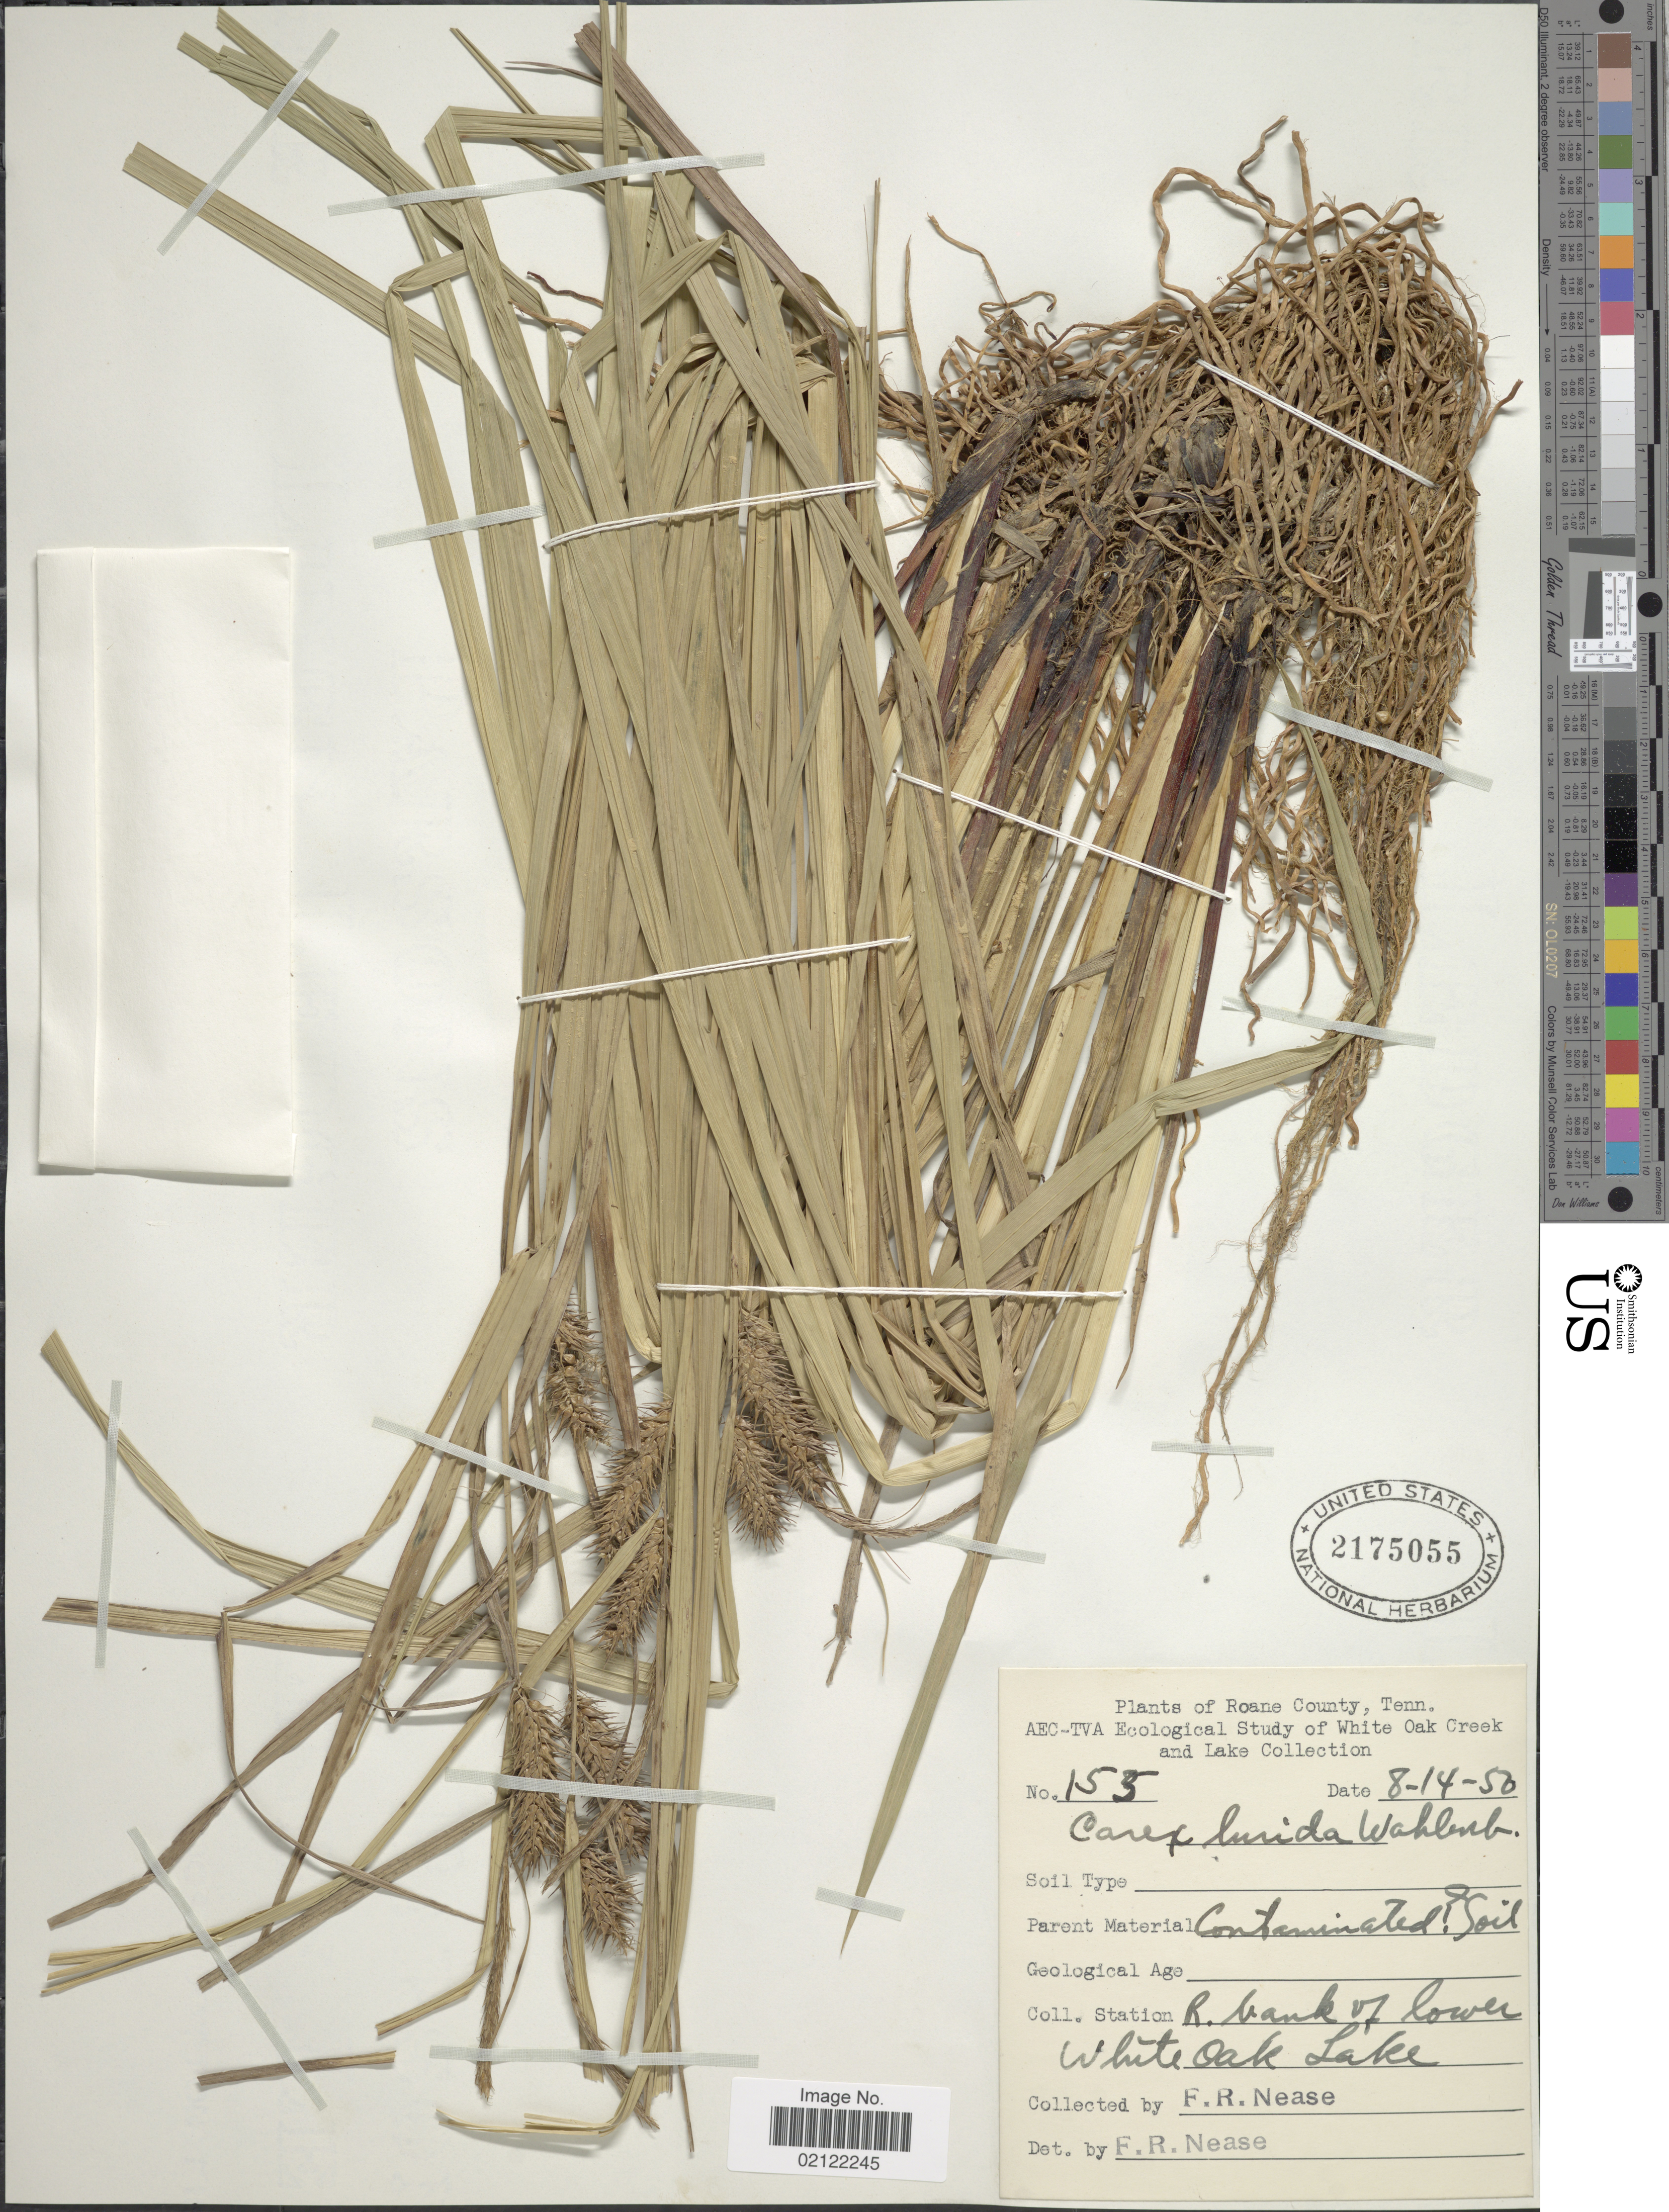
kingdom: Plantae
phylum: Tracheophyta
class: Liliopsida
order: Poales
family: Cyperaceae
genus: Carex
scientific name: Carex lurida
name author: Wahlenb.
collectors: F. Nease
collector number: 155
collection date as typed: Transcribed d/m/y: 14/8/50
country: United States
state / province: Tennessee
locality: Roane County, Tenn. AEC-TVA Ecological Study of White Oak Creek and Lake Collection. R. bank of lower White Oak Lake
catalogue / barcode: US 2175055